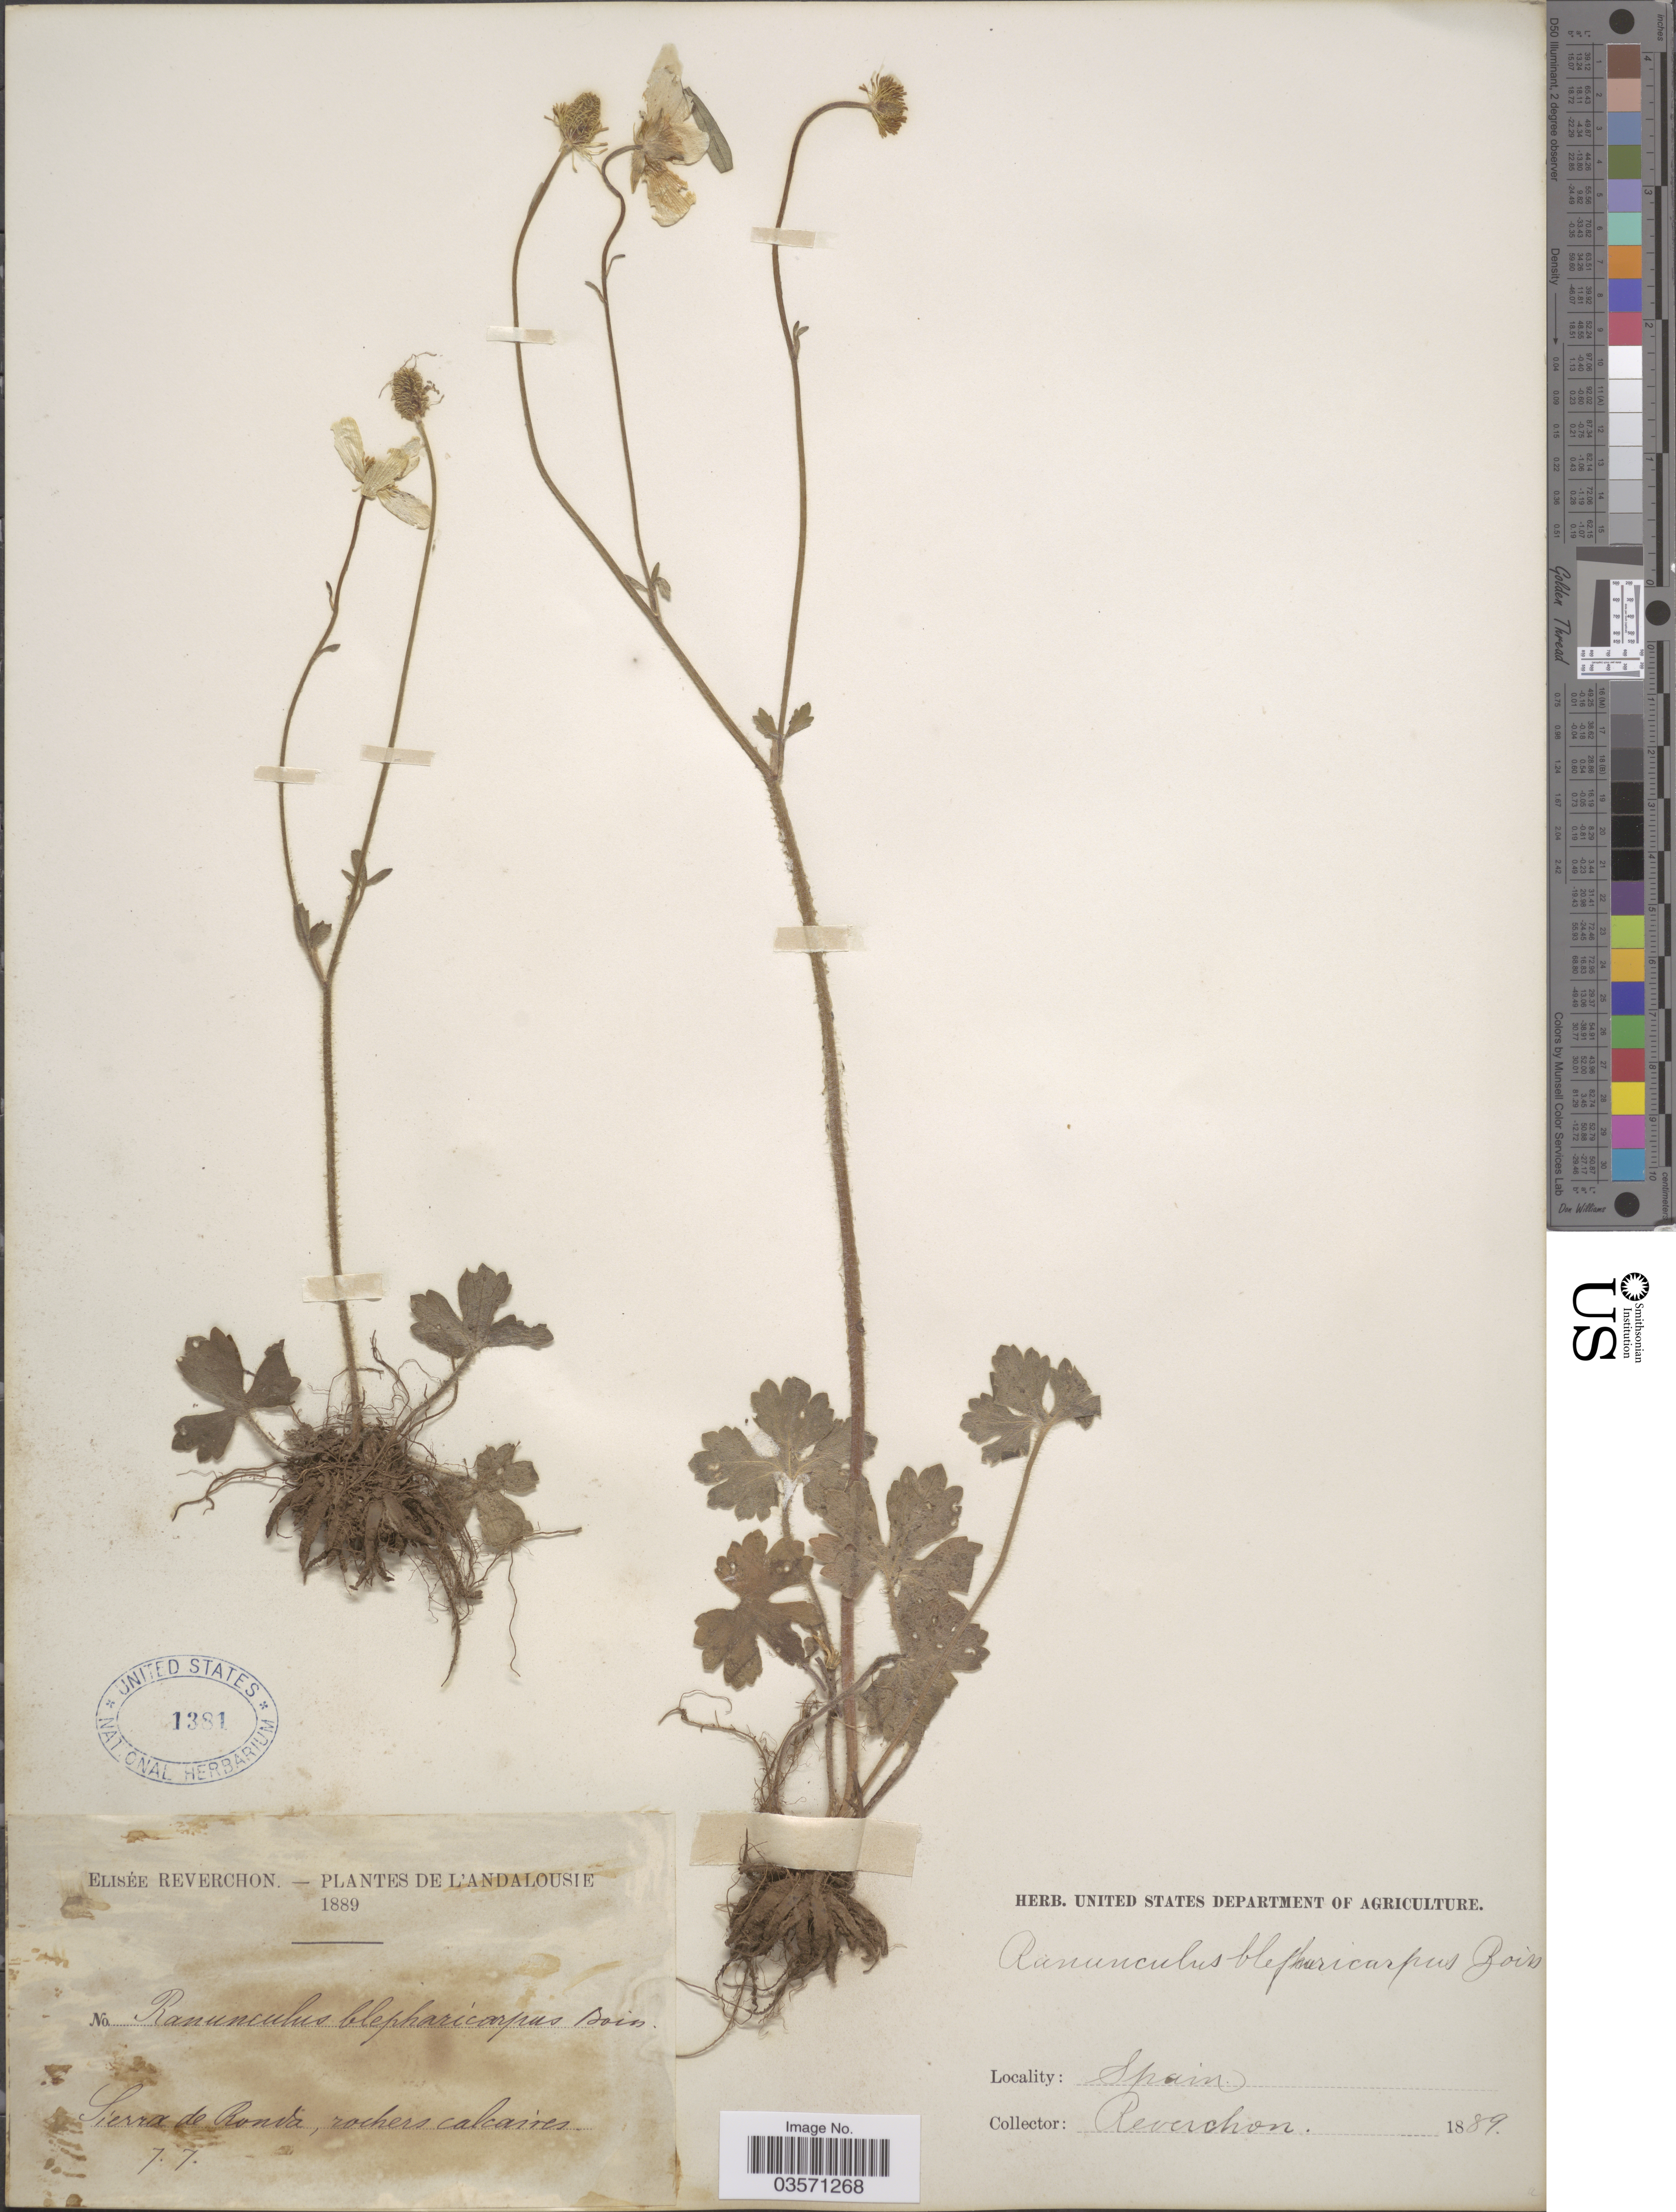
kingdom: Plantae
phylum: Tracheophyta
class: Magnoliopsida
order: Ranunculales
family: Ranunculaceae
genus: Ranunculus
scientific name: Ranunculus blepharicarpos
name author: Boiss.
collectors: E. Reverchon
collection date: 1889-07-07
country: Spain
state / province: Andalucía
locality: Andalousie. Sierra de Ronda, rochers calcaires.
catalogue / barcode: US 1381